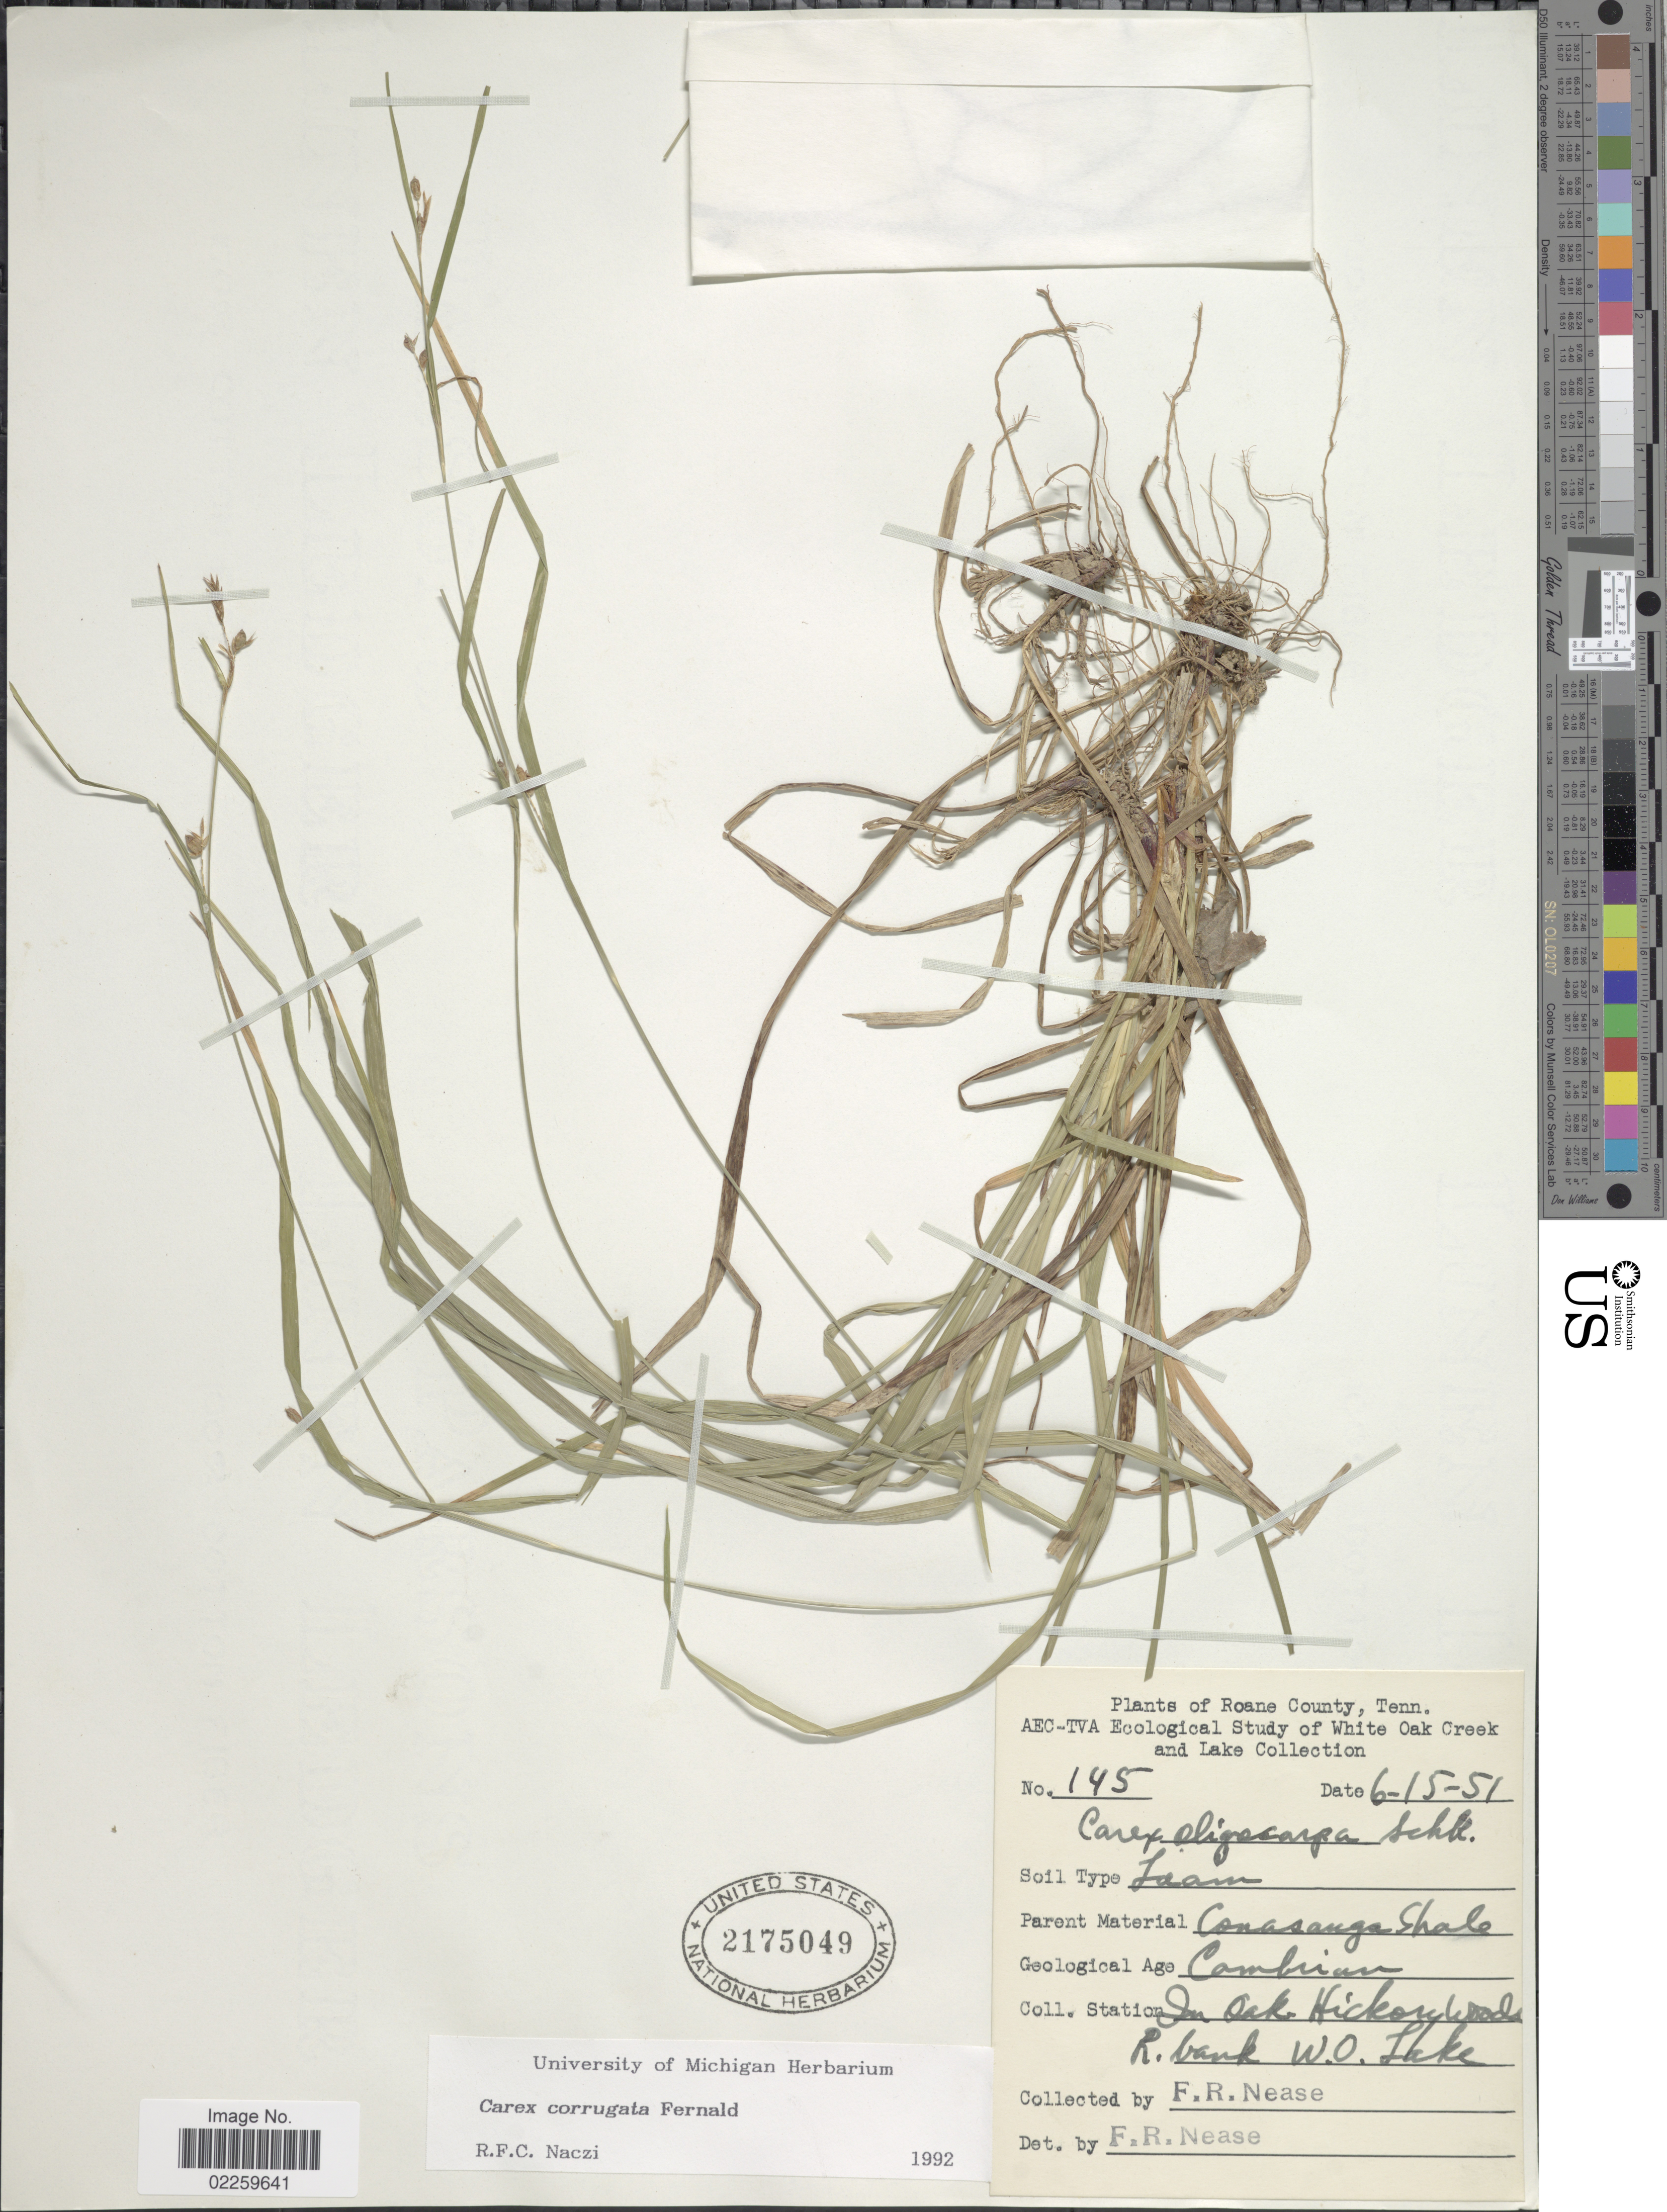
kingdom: Plantae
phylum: Tracheophyta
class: Liliopsida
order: Poales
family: Cyperaceae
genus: Carex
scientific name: Carex corrugata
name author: Fernald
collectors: F. Nease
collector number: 145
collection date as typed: Transcribed d/m/y: 15/6/51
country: United States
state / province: Tennessee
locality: Roane County, White Oak Creek and Lake, in Oak-Hickory Woods, R. bank W.O. Lake.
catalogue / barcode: US 2175049